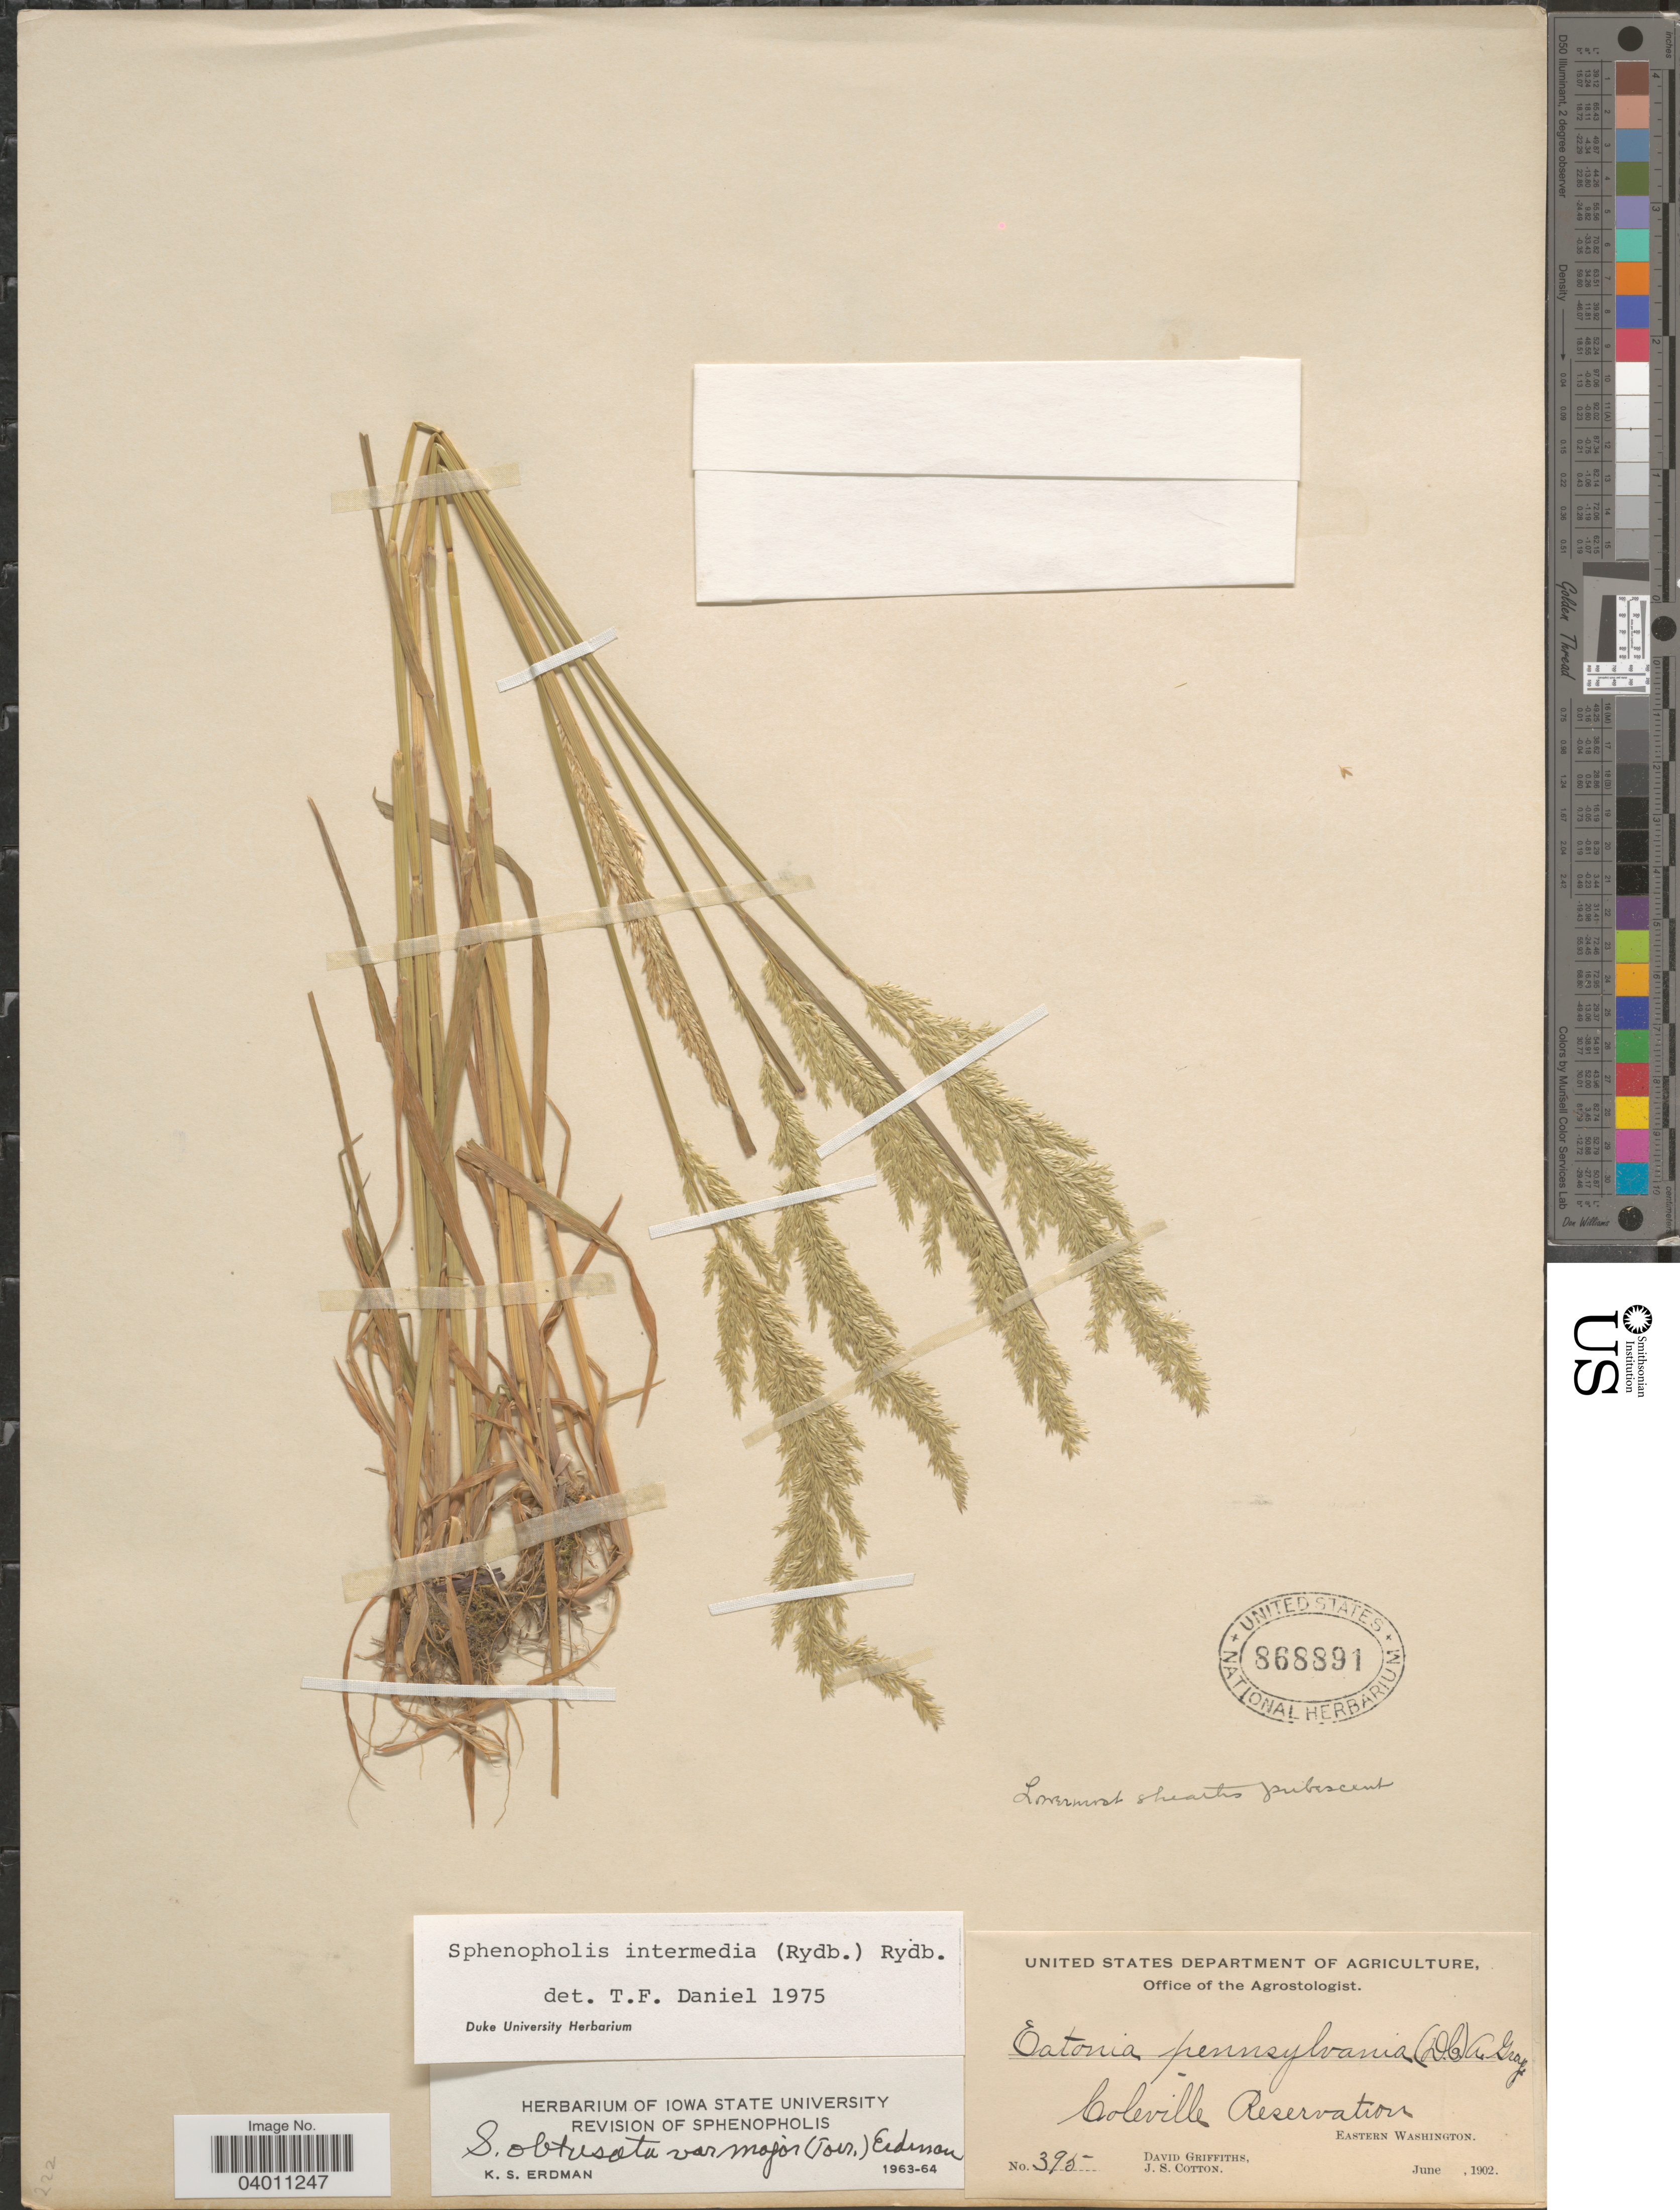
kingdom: Plantae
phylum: Tracheophyta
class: Liliopsida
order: Poales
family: Poaceae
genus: Sphenopholis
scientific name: Sphenopholis intermedia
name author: (Rydb.) Rydb.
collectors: D. Griffiths & J. S. Cotton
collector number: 395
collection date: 1902-06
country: United States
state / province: Washington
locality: Coleville Reservation. Eastern Washington.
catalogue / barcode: US 868891